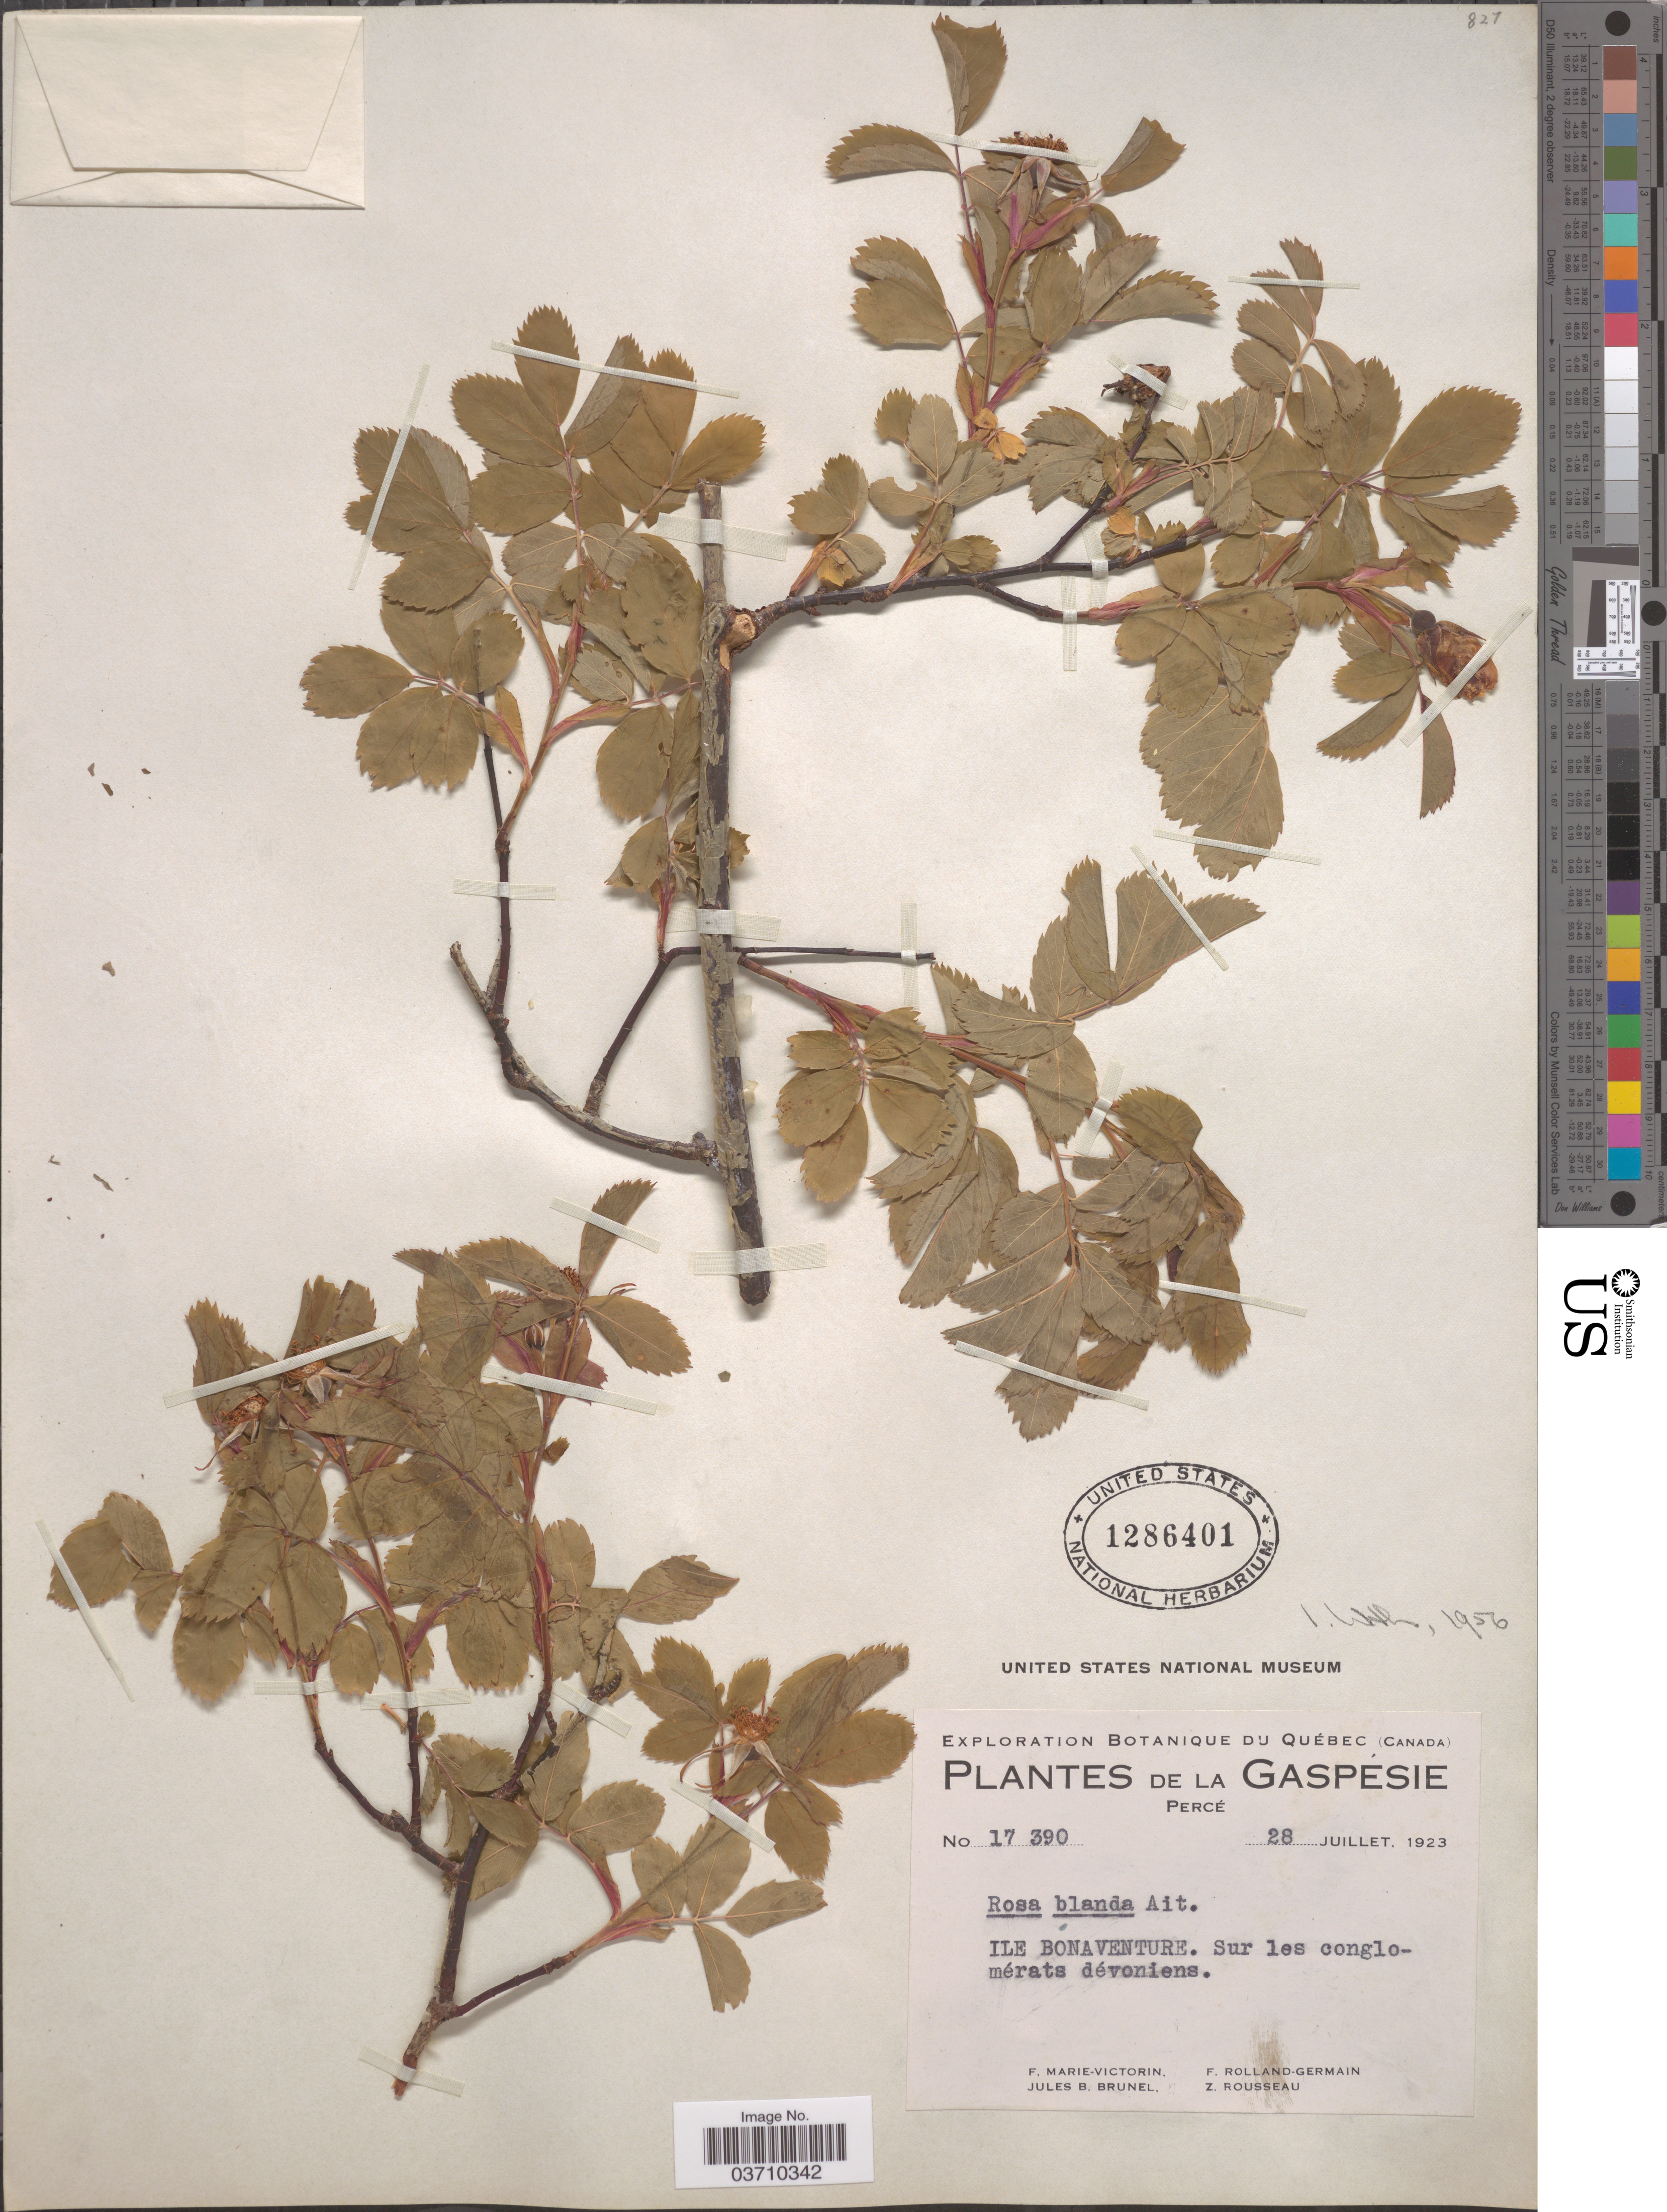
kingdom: Plantae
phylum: Tracheophyta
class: Magnoliopsida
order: Rosales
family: Rosaceae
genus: Rosa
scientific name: Rosa blanda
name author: Aiton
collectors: F. Marie-Victorin, Rolland-Germain, J. Brunel & Z. Rousseau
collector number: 17390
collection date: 1923-07-28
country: Canada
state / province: Quebec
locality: Gaspésie. Percé. Ile Bonaventure.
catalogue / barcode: US 1286401